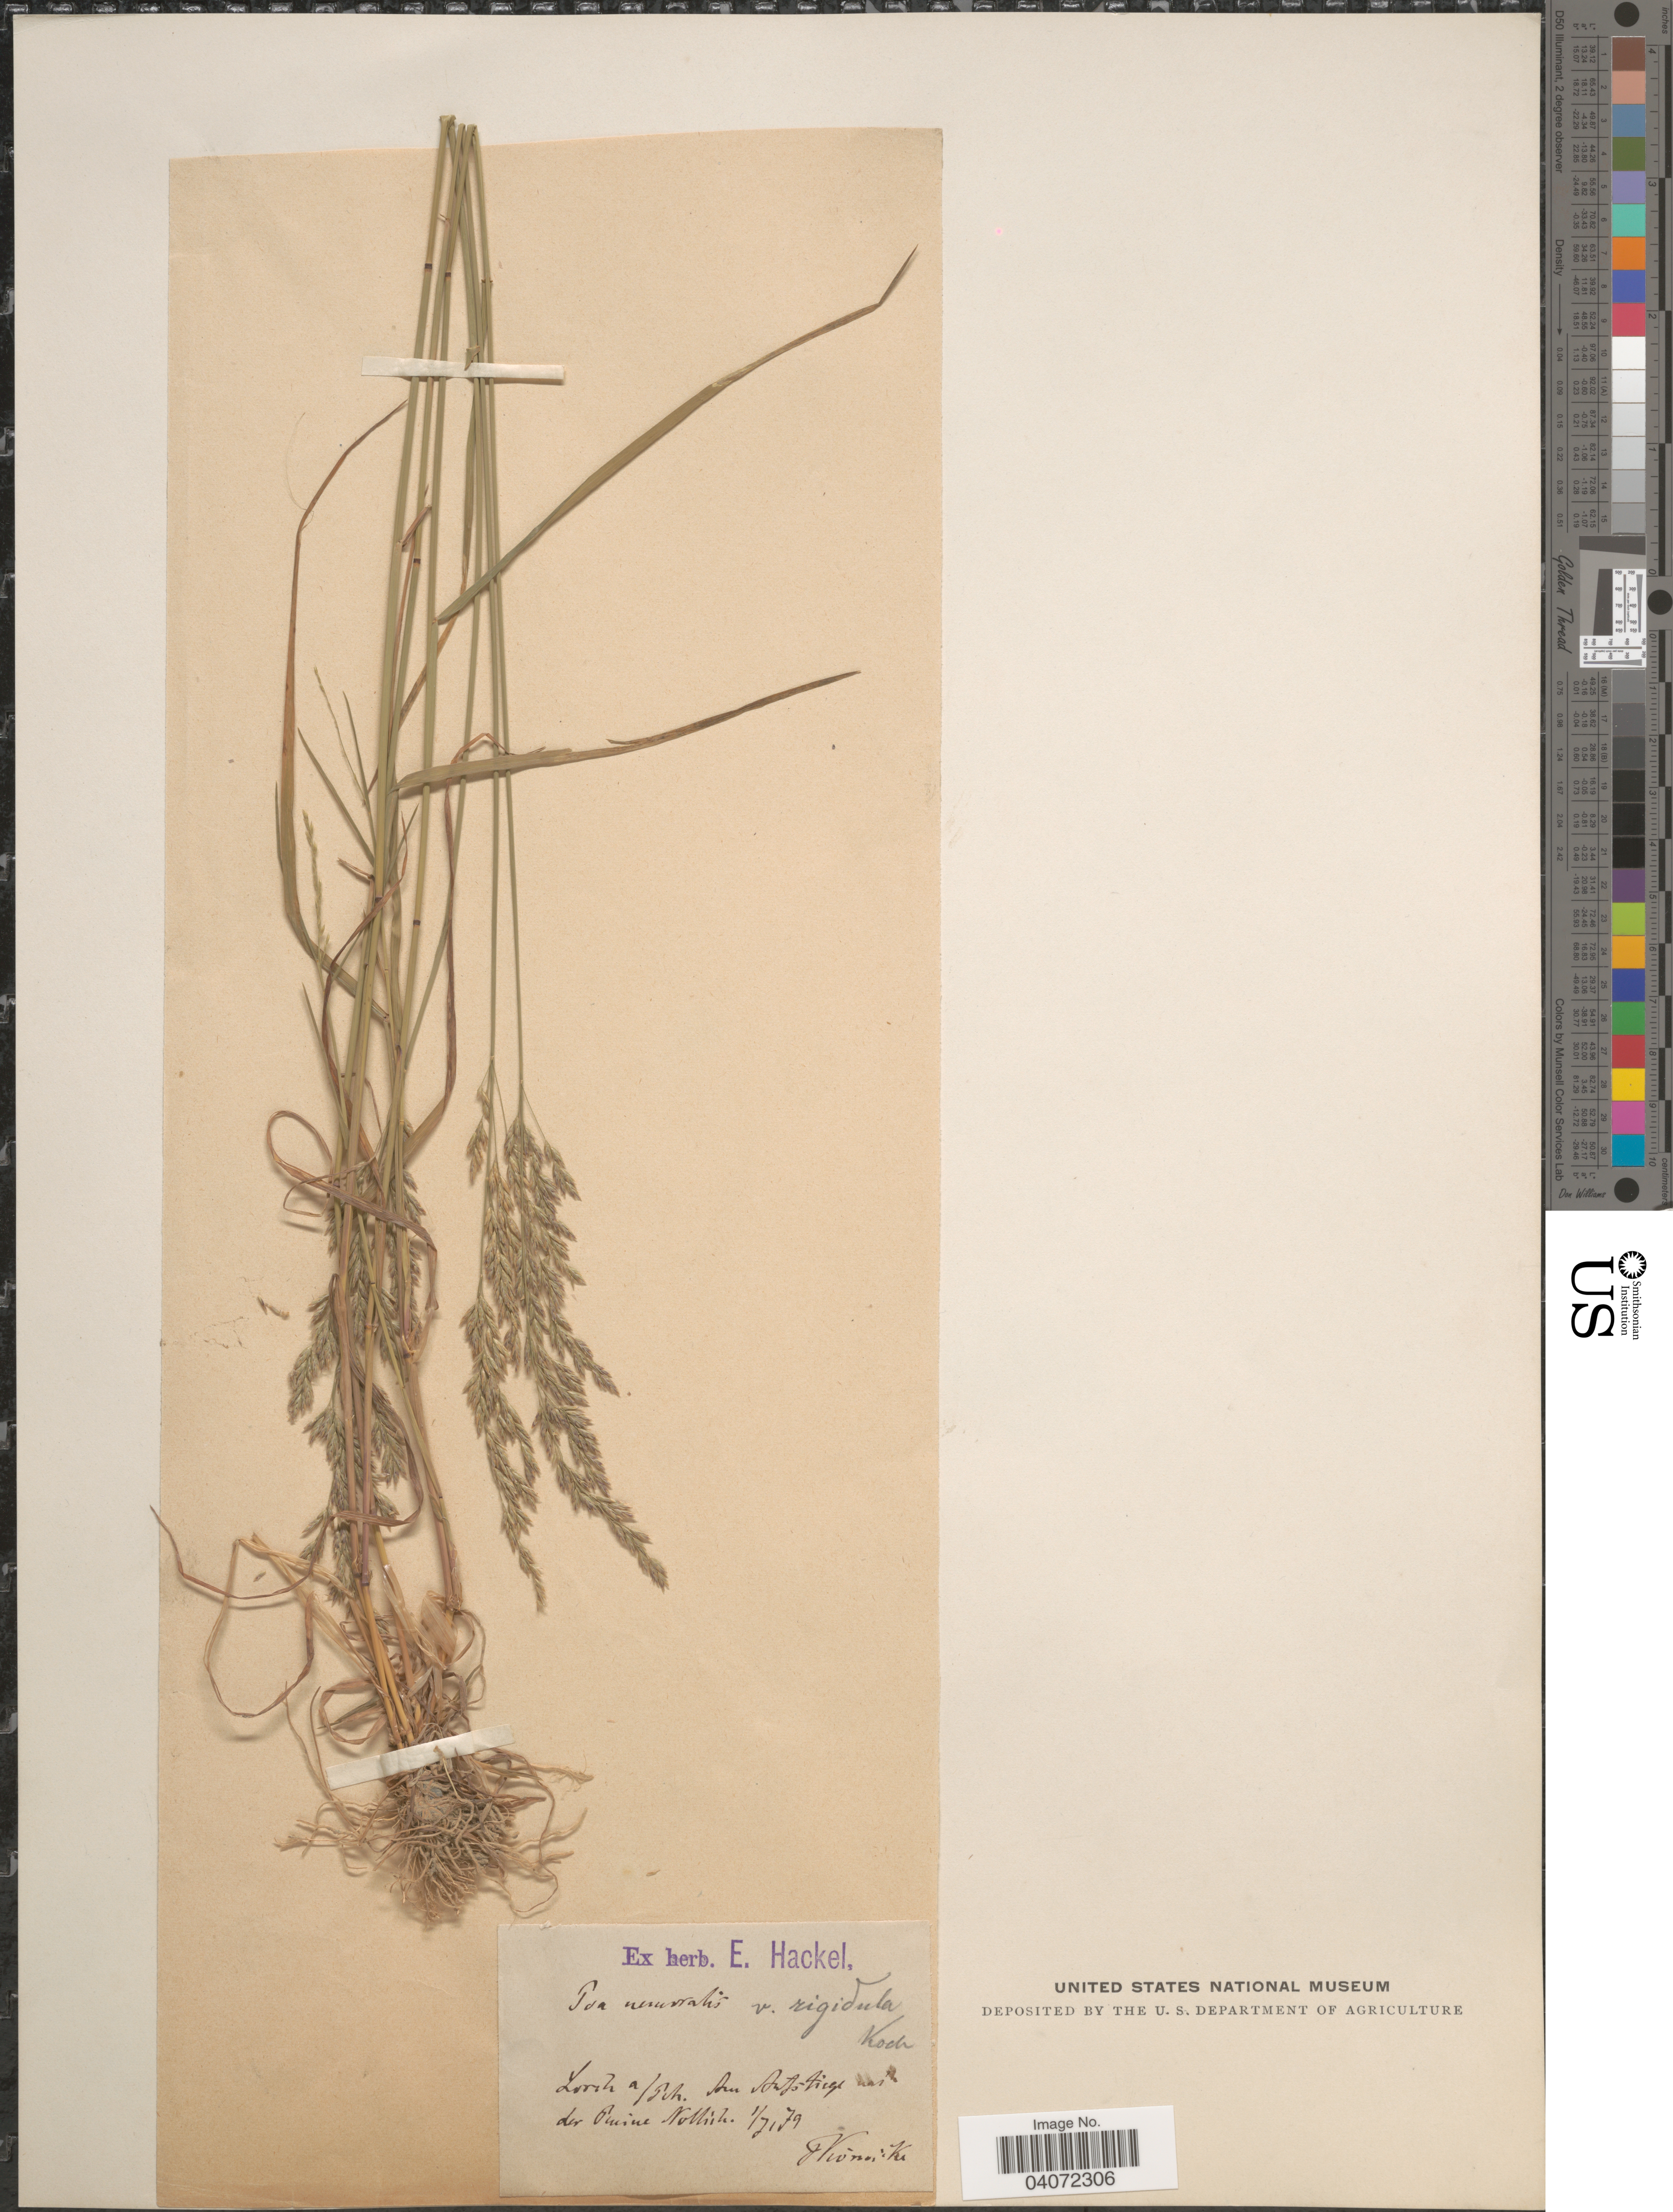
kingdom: Plantae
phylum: Tracheophyta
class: Liliopsida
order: Poales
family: Poaceae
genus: Poa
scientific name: Poa nemoralis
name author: L.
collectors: Körnicke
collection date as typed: Transcribed d/m/y: 1/7/79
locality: Lorch a/pch. Am Aufstige der Puine Nolhik. [interpreted]